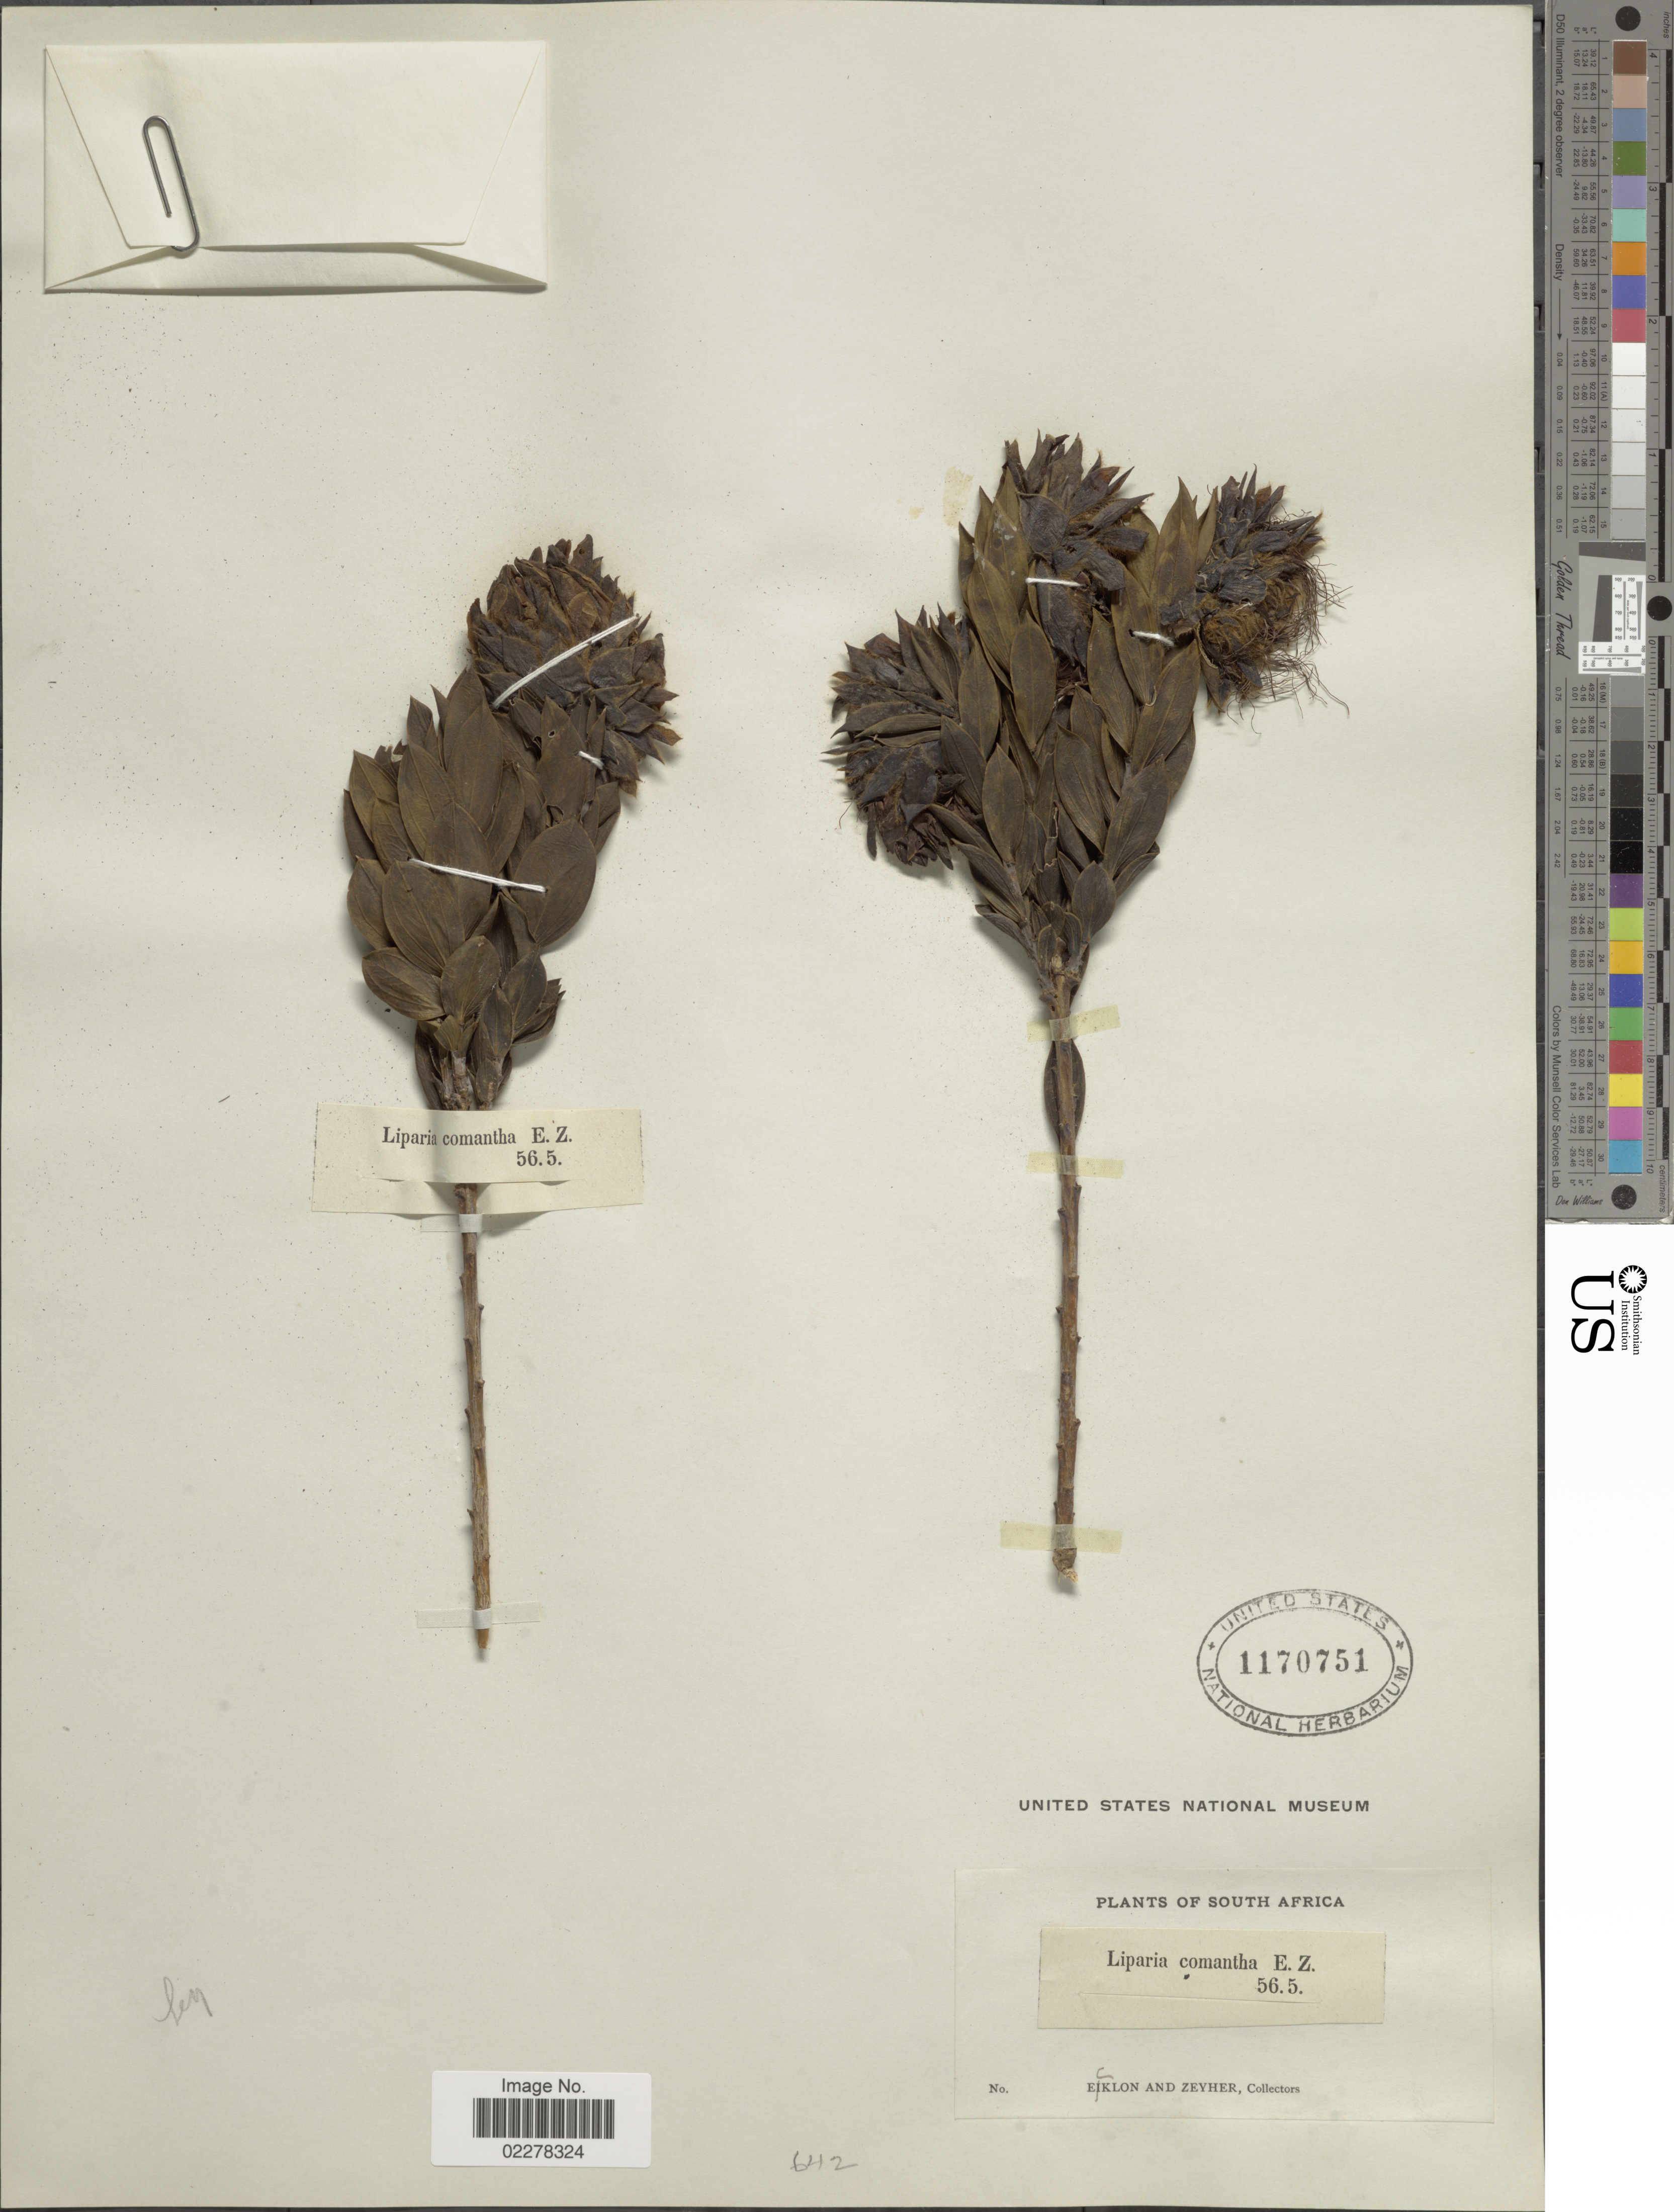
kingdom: Plantae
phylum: Tracheophyta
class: Magnoliopsida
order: Fabales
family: Fabaceae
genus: Liparia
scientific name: Liparia comantha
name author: Eckl. & Zeyh.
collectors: -. Ecklon & -. Zeyher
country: South Africa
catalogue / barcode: US 1170751